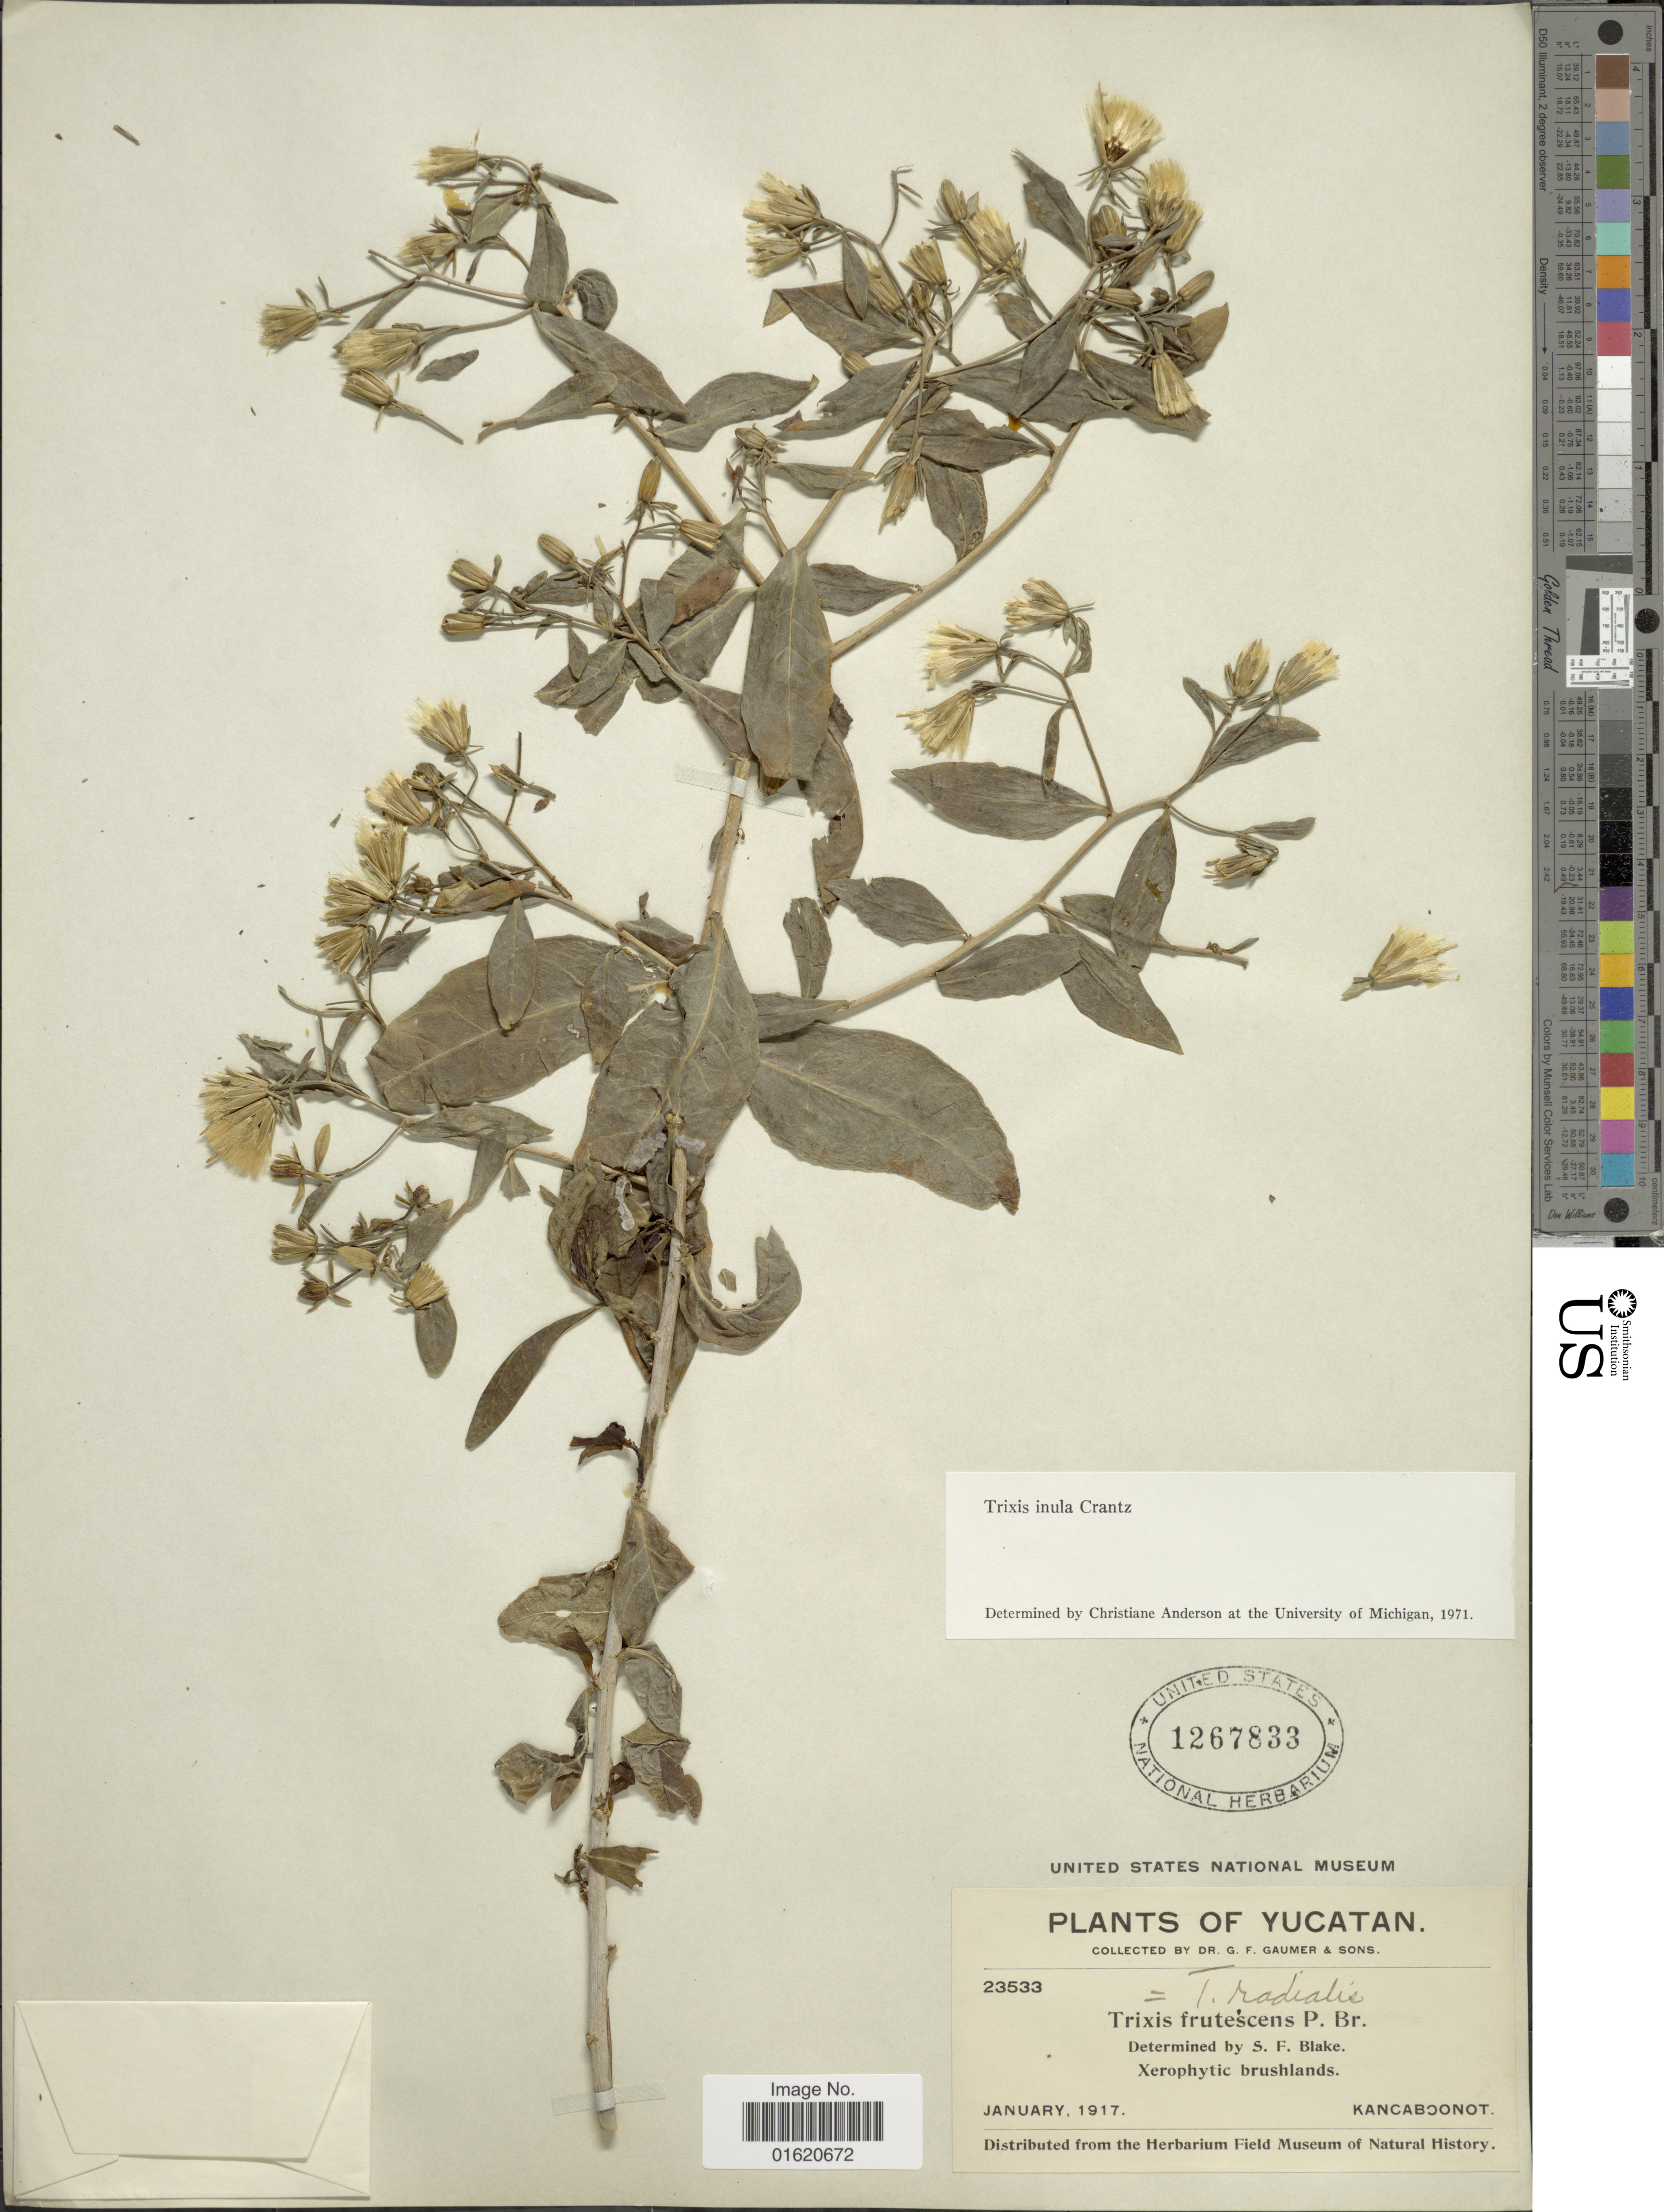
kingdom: Plantae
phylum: Tracheophyta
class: Magnoliopsida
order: Asterales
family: Asteraceae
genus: Trixis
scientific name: Trixis inula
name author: Crantz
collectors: G. F. Gaumer & et al.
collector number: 23533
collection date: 1917-01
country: Mexico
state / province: Yucatán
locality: Kancaboonot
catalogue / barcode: US 1267833